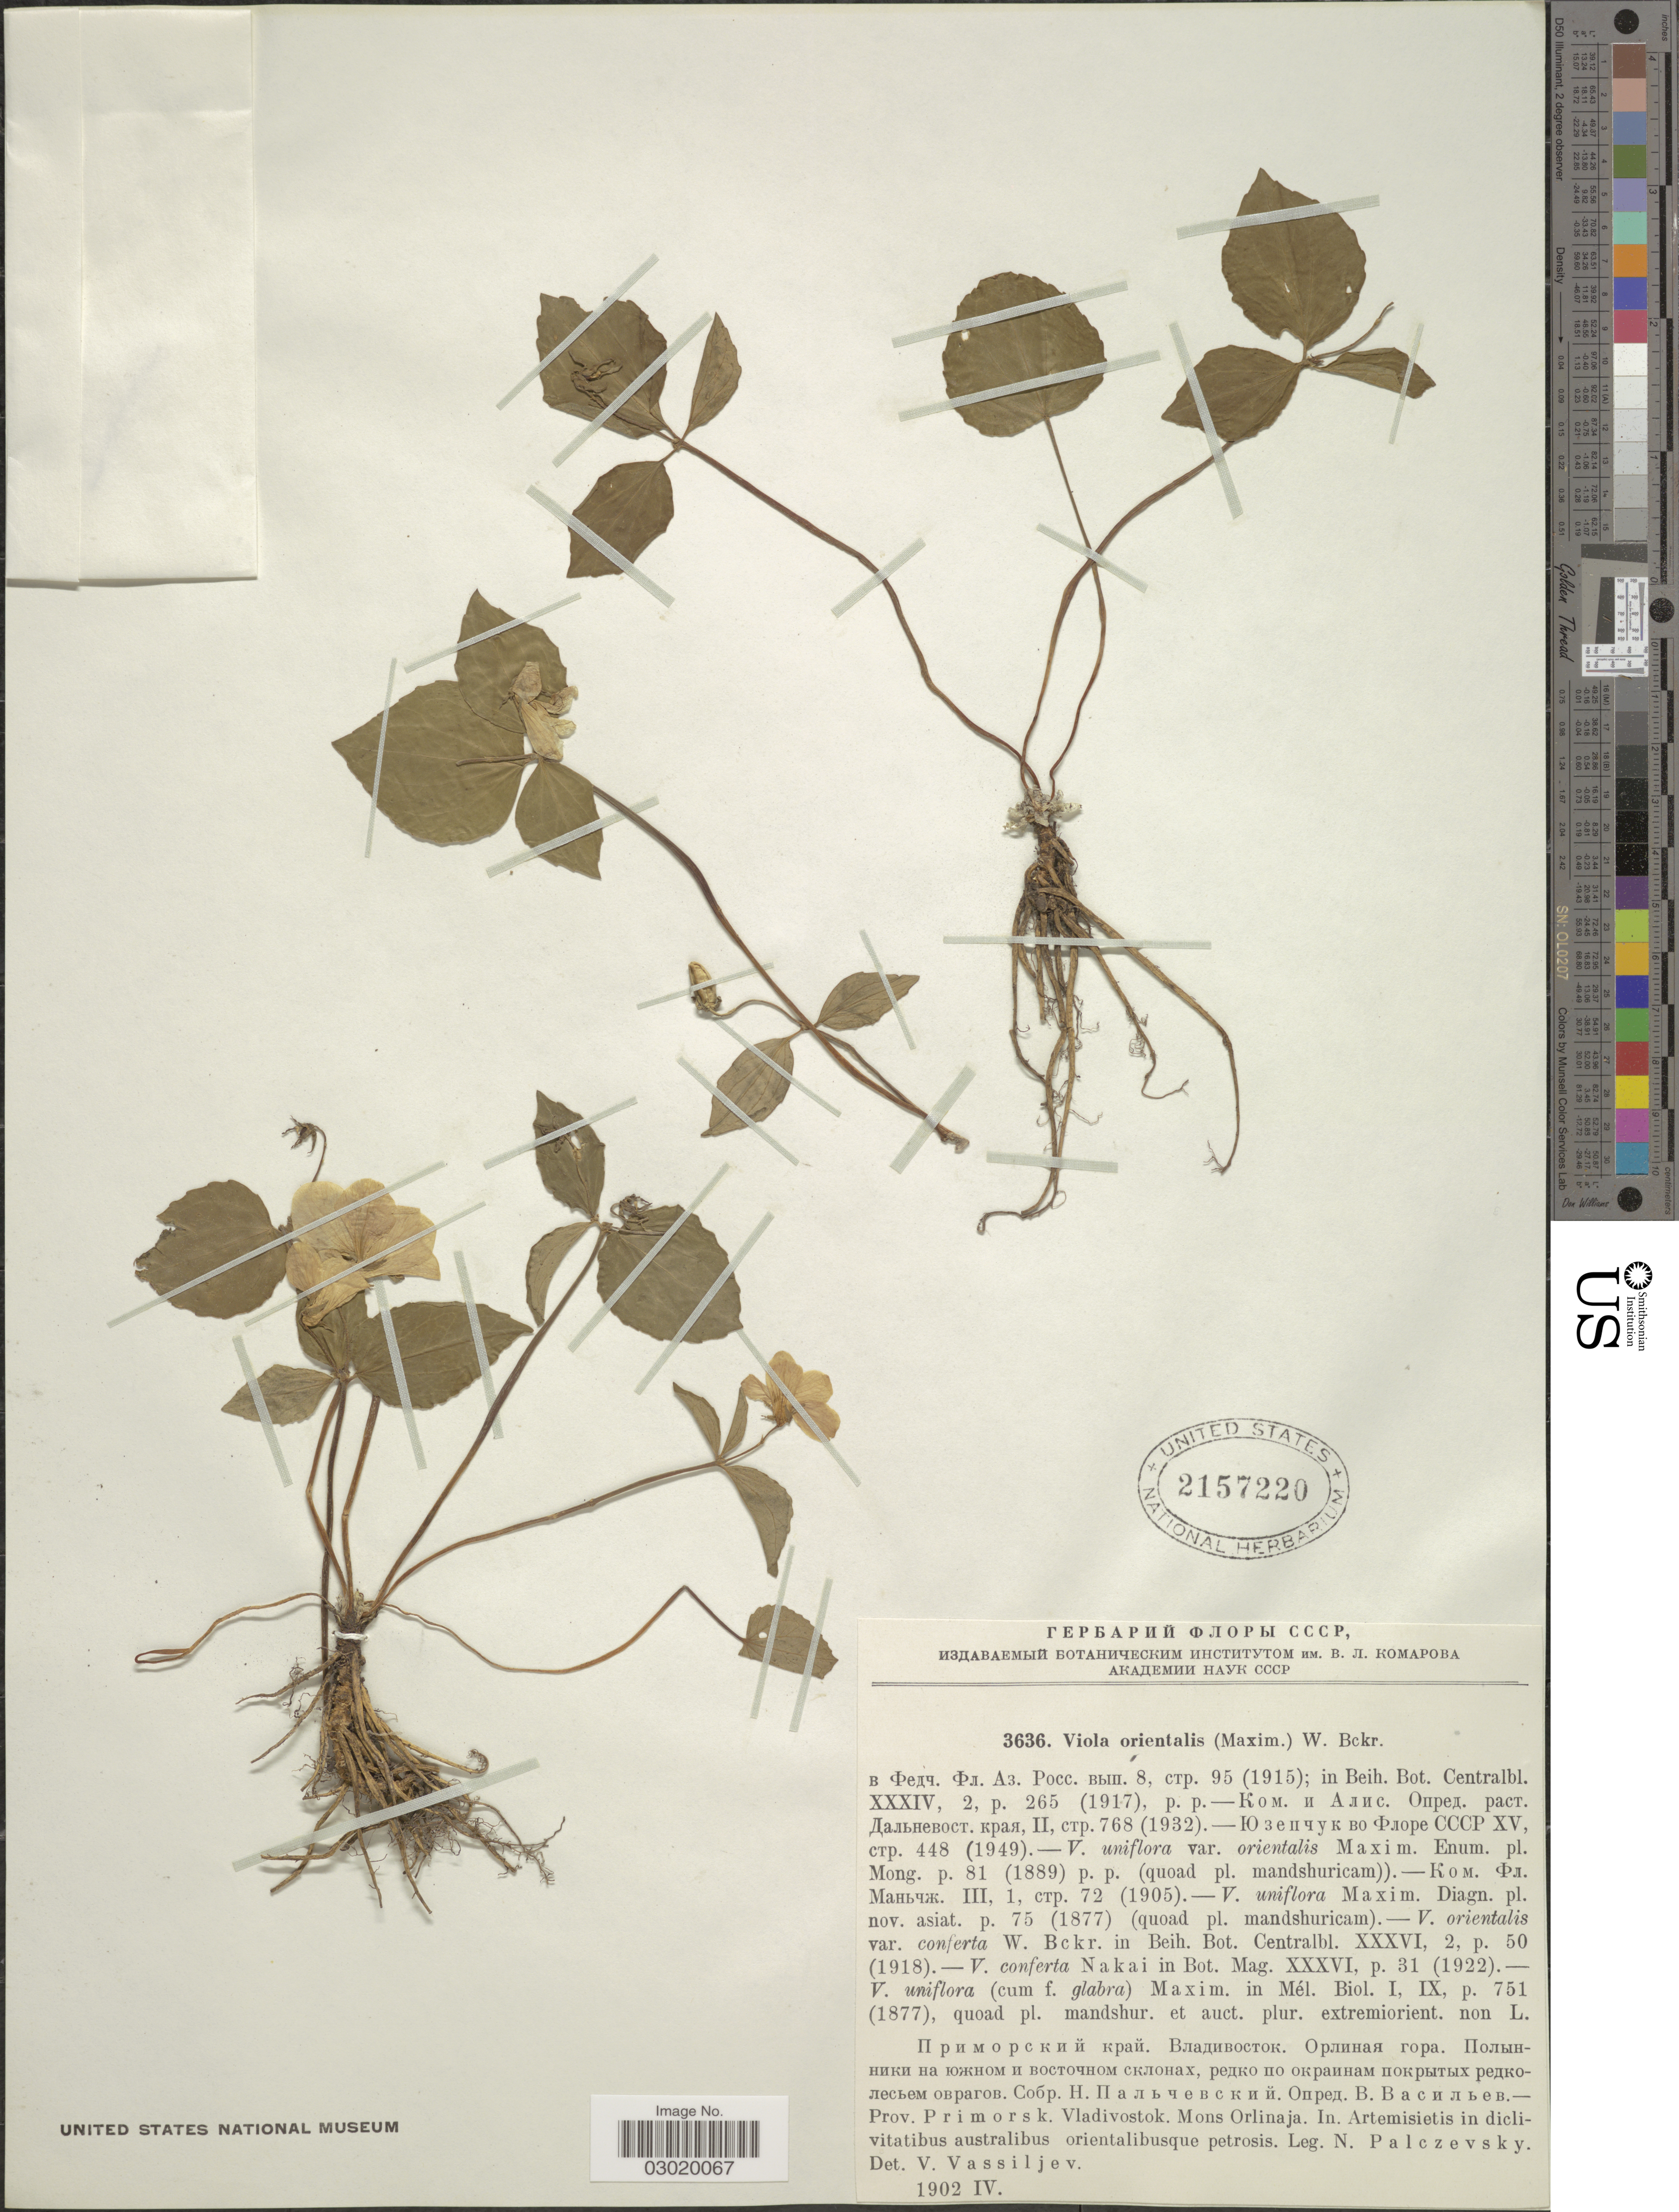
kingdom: Plantae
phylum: Tracheophyta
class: Magnoliopsida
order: Malpighiales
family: Violaceae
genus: Viola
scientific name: Viola orientalis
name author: W. Becker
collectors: N. Palczevsky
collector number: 3636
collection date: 1902-04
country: Russian Federation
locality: Prov. Primorsk. Vladivostok. Mons Orlinaja. In. Artemisietis in diclivitatibus australibus orientalibusque petrosis.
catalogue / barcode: US 2157220